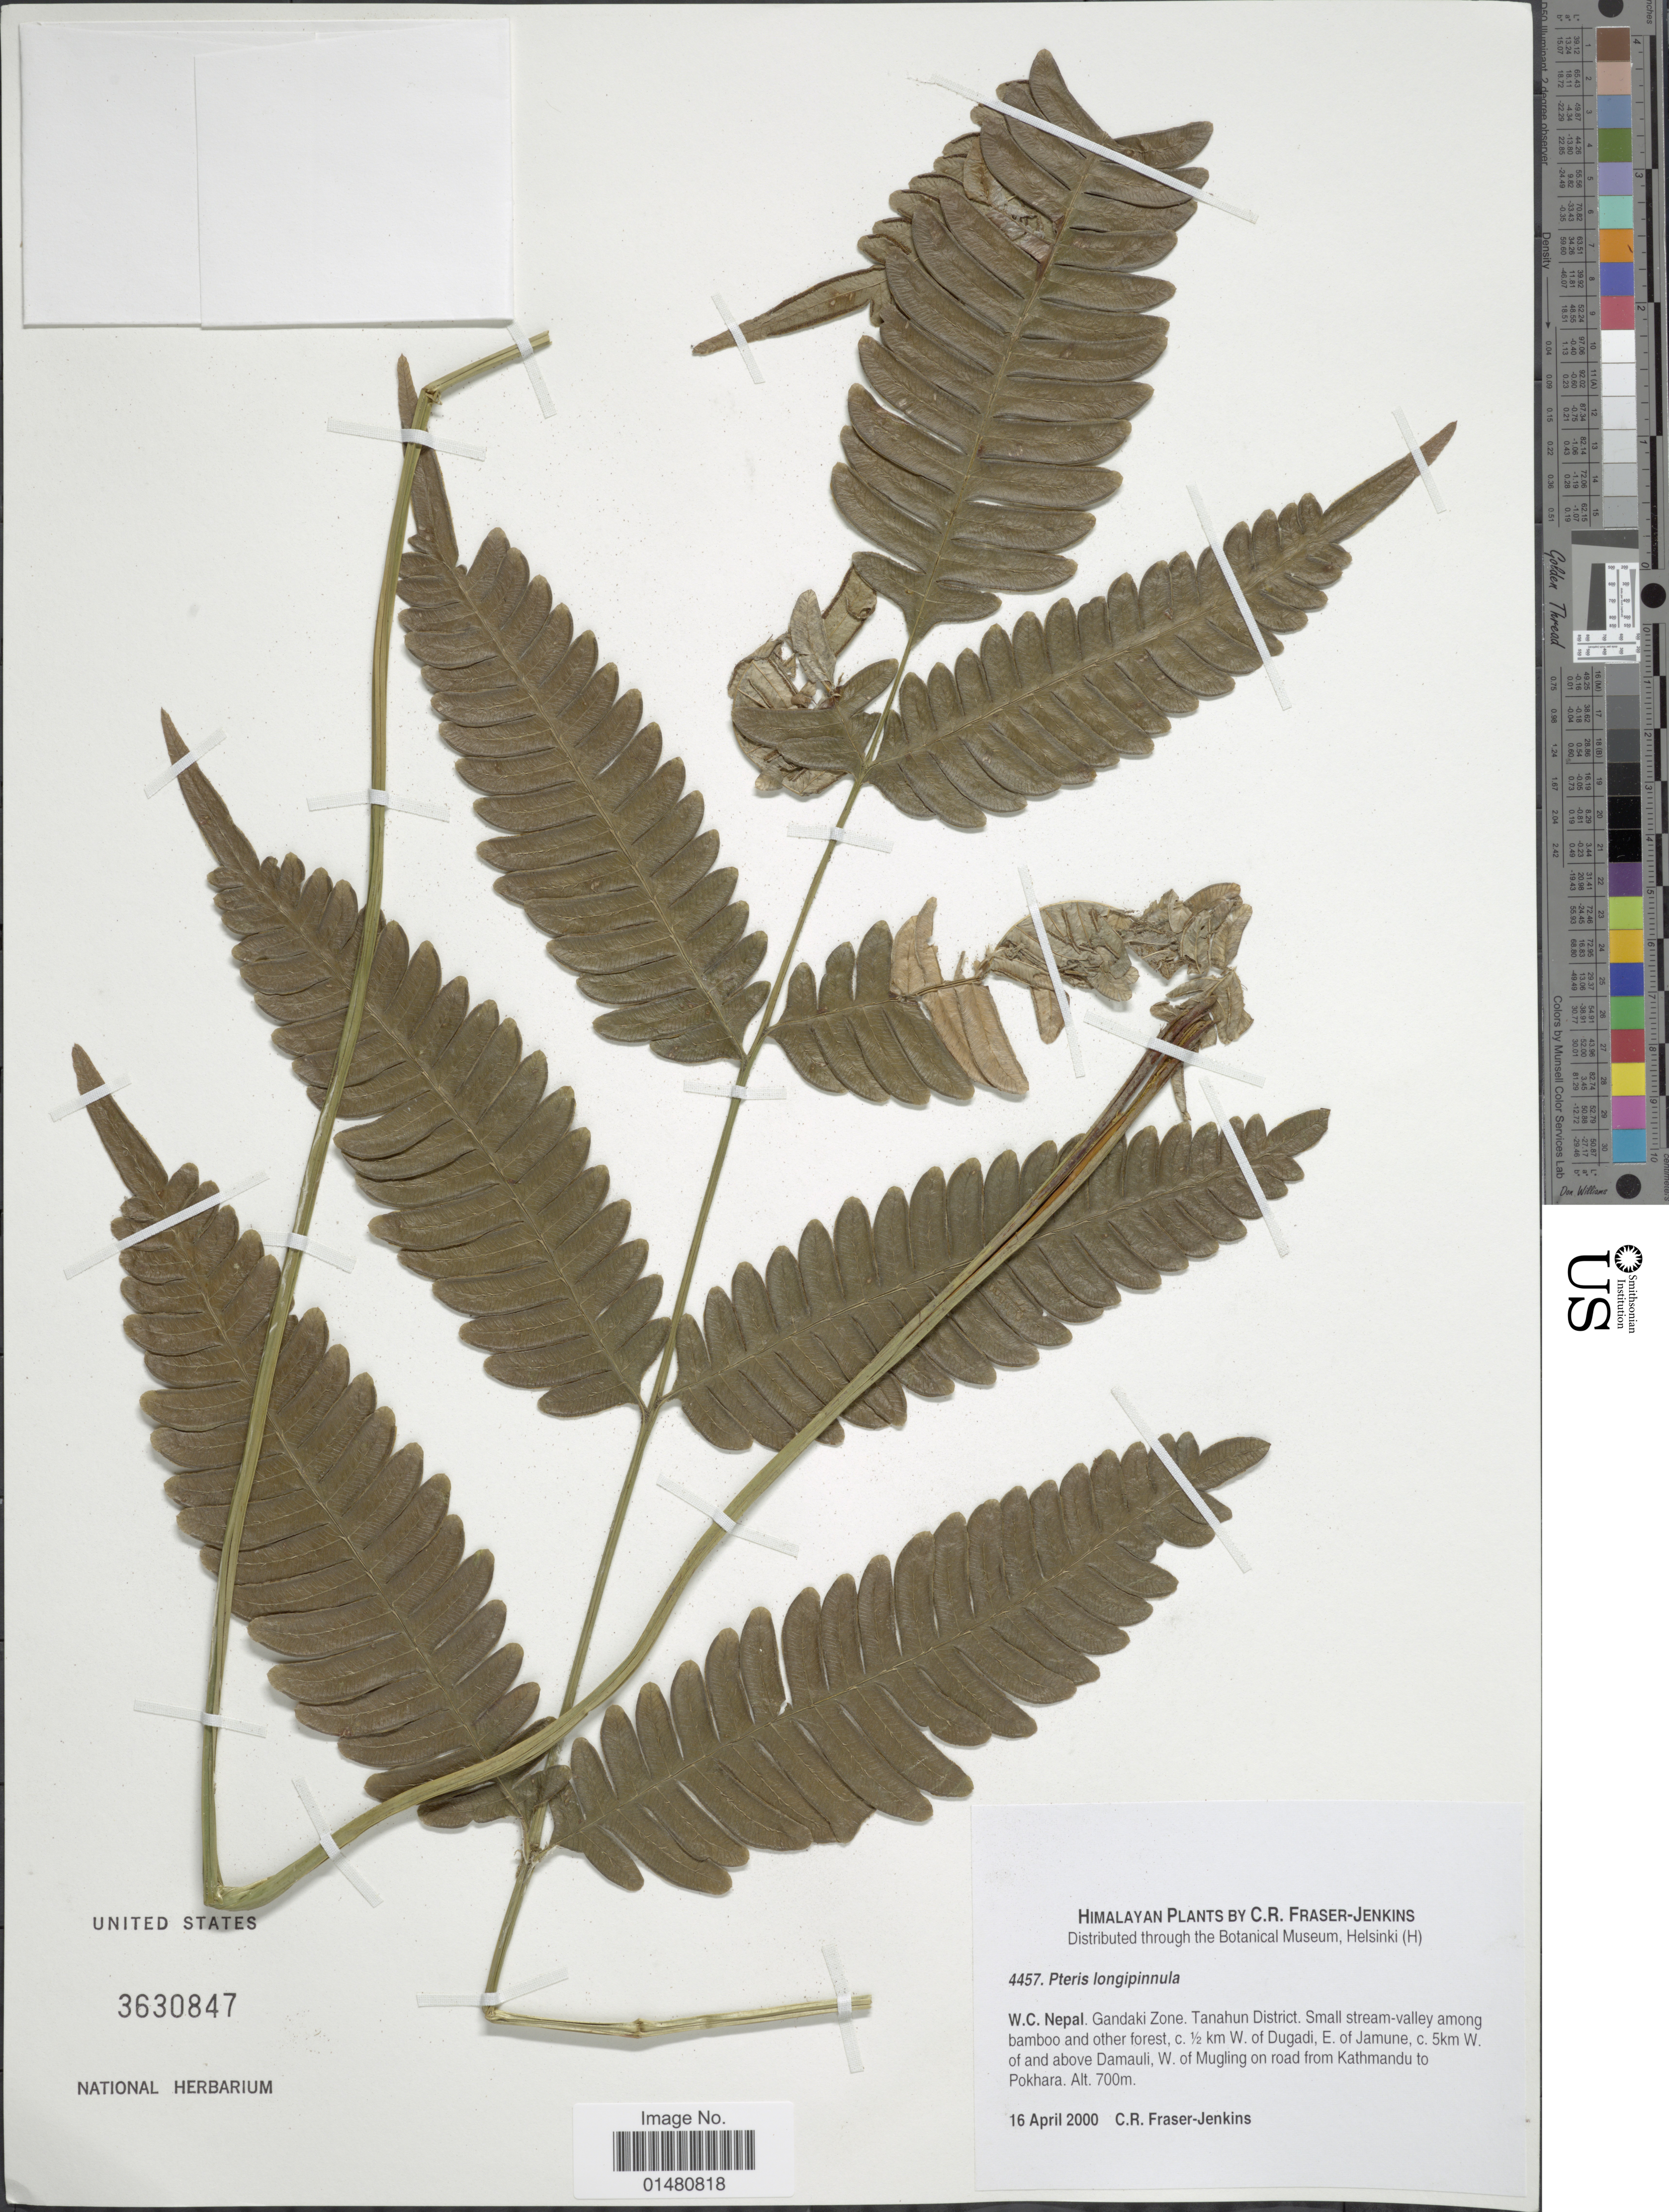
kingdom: Plantae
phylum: Tracheophyta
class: Polypodiopsida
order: Polypodiales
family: Pteridaceae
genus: Pteris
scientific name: Pteris longipinnula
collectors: C. R. Fraser-Jenkins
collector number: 4457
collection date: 2000-04-16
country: Nepal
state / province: Gandaki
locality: W.C. Nepal. Gandaki Zone. Tanahun District. Small stream-valley among bamboo and other forest, c.½ km W of Dugadi, E of Jamune, c. 5km W of and above Damauli,W. of Mugling on road from Kathmandu to Pokhara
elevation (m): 700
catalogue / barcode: US 3630847